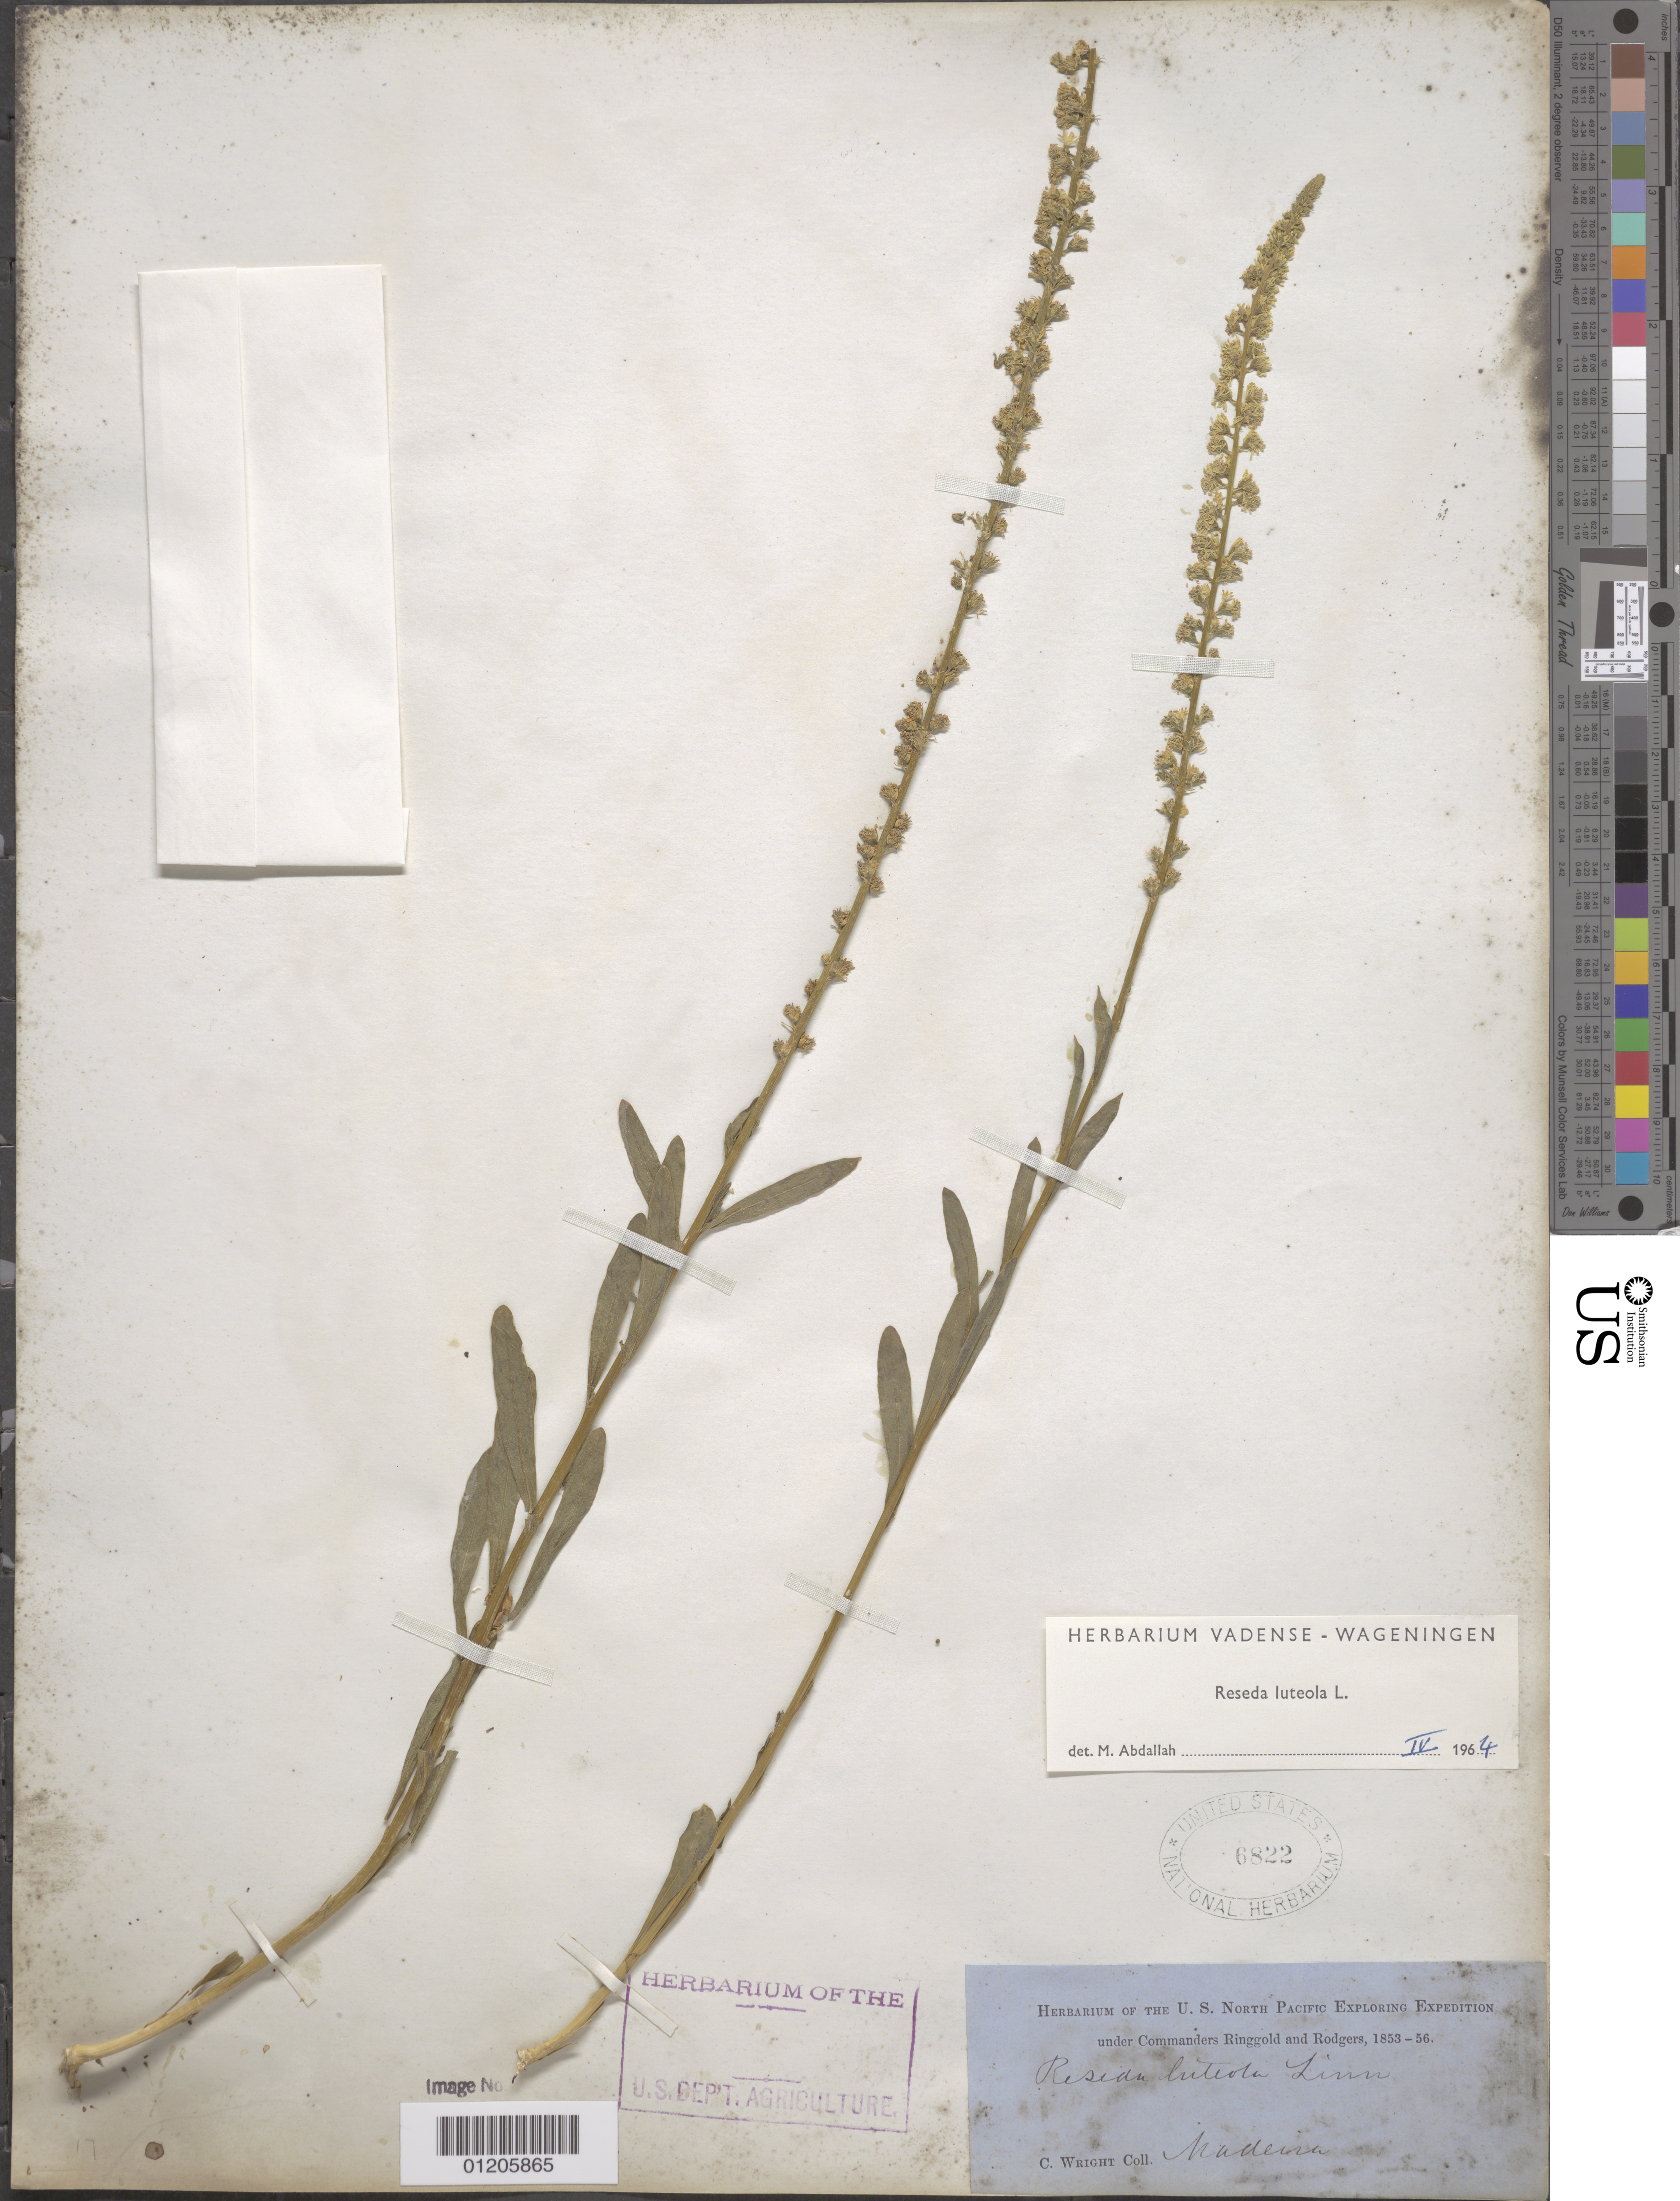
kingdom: Plantae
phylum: Tracheophyta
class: Magnoliopsida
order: Brassicales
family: Resedaceae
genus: Reseda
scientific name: Reseda luteola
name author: L.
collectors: C. Wright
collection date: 1853/1856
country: Portugal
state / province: Madeira (Aut. Reg.)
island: Madeira Is.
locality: Madeira.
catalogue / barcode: US 6822